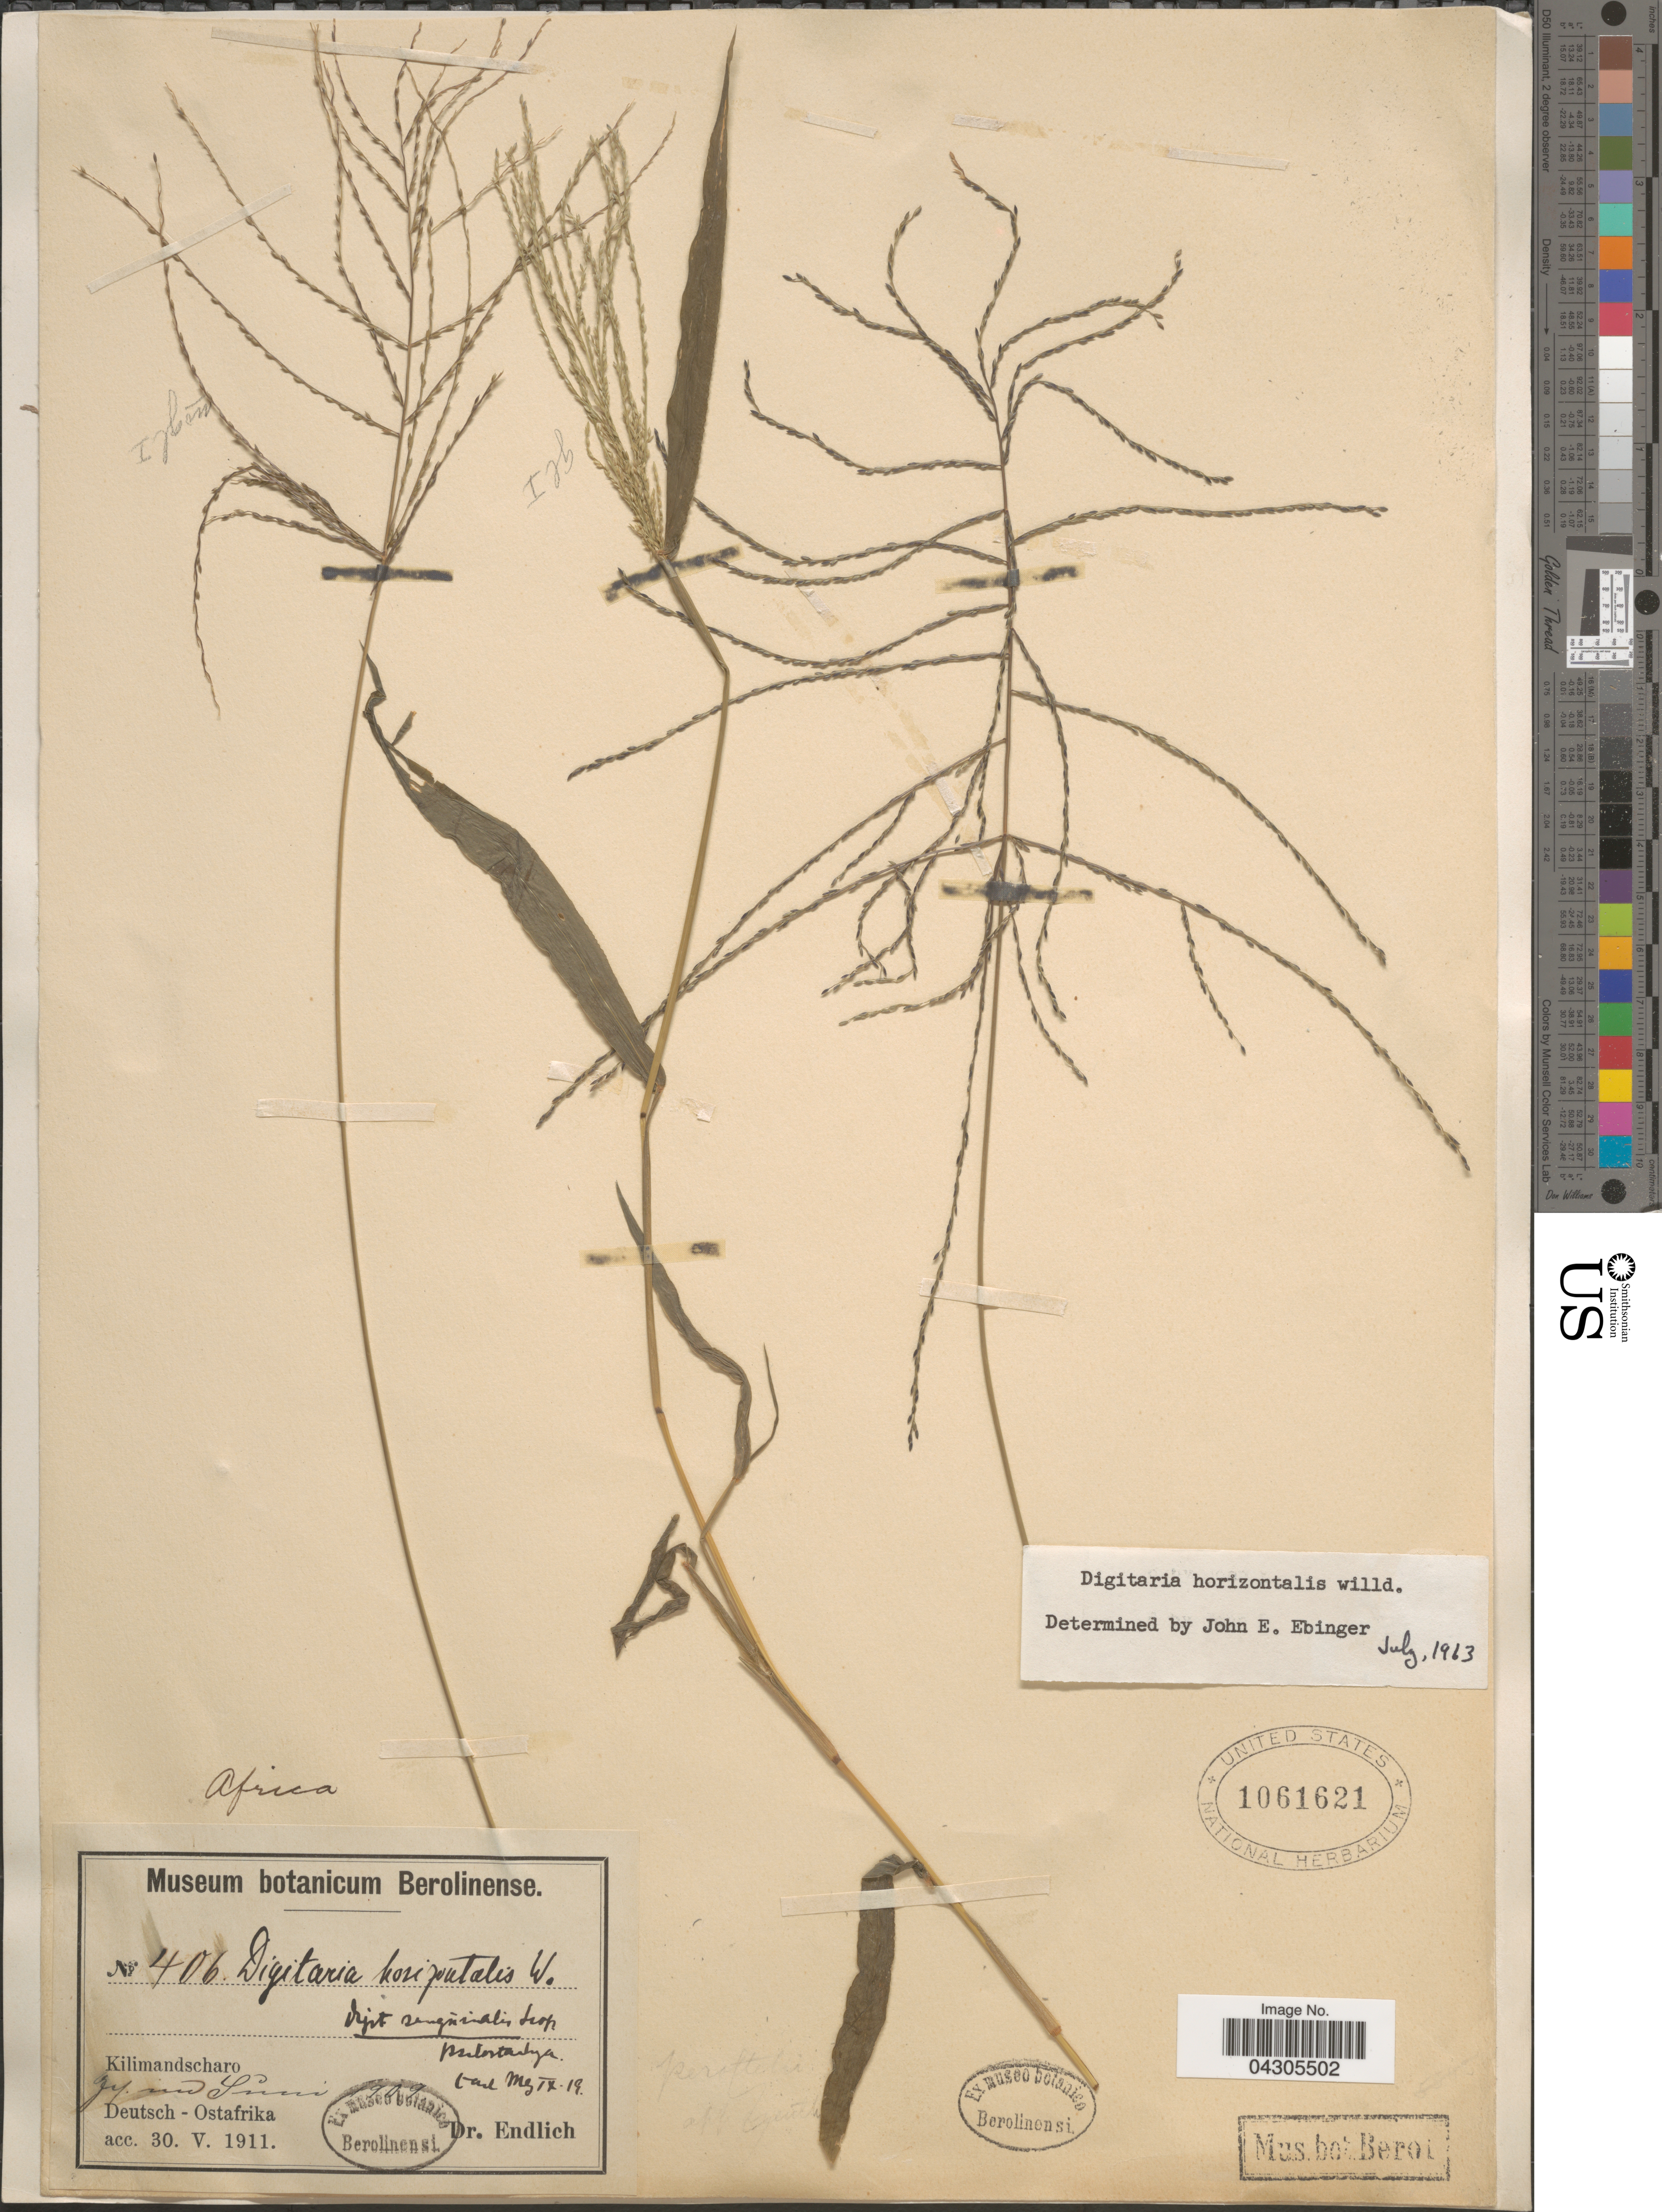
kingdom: Plantae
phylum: Tracheophyta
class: Liliopsida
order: Poales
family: Poaceae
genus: Digitaria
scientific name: Digitaria horizontalis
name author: Willd.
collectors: Endlich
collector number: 406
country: Tanzania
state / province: Kilimanjaro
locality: Kilimandscharo. Deutsch-Ostafrika.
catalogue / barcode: US 1061621